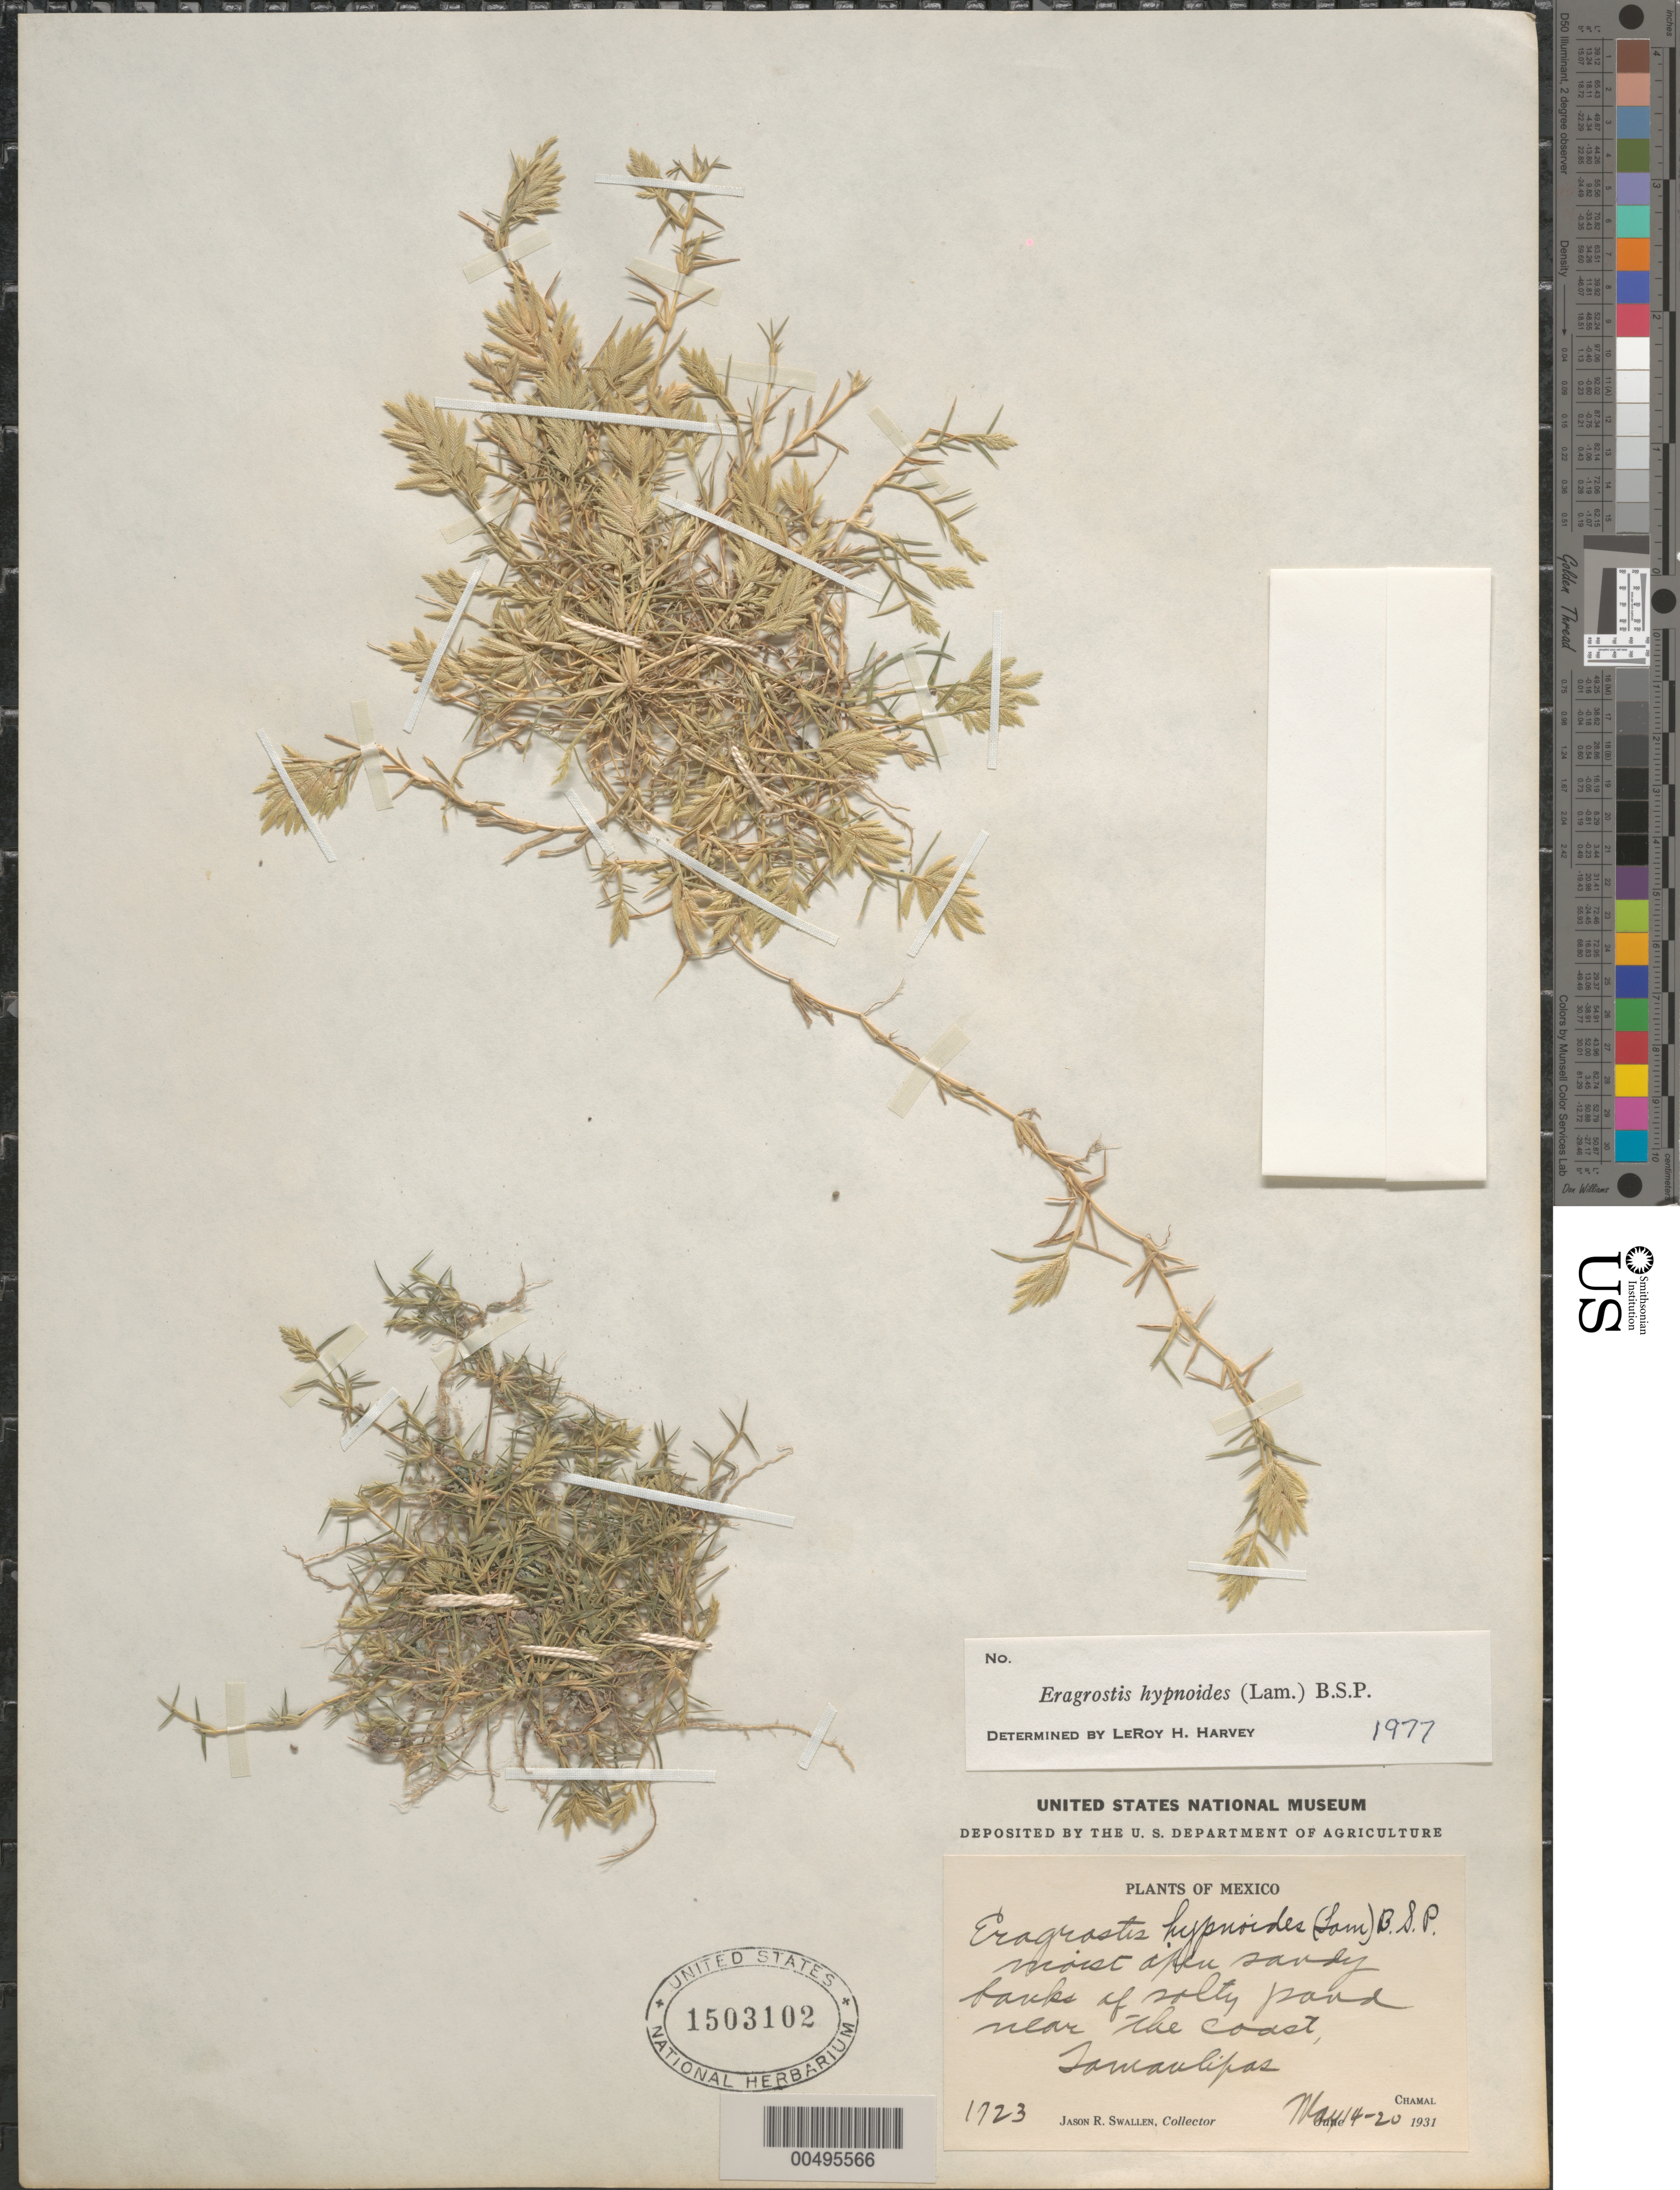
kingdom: Plantae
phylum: Tracheophyta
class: Liliopsida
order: Poales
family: Poaceae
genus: Eragrostis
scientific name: Eragrostis hypnoides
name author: (Lam.) Britton, Stearns & Poggenb.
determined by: Harvey, L. H.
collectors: J. R. Swallen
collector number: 1723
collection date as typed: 14 May 1931 to 20 May 1931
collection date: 1931-05-14/1931-05-20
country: Mexico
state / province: Tamaulipas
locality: Near the coast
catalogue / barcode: US 1503102